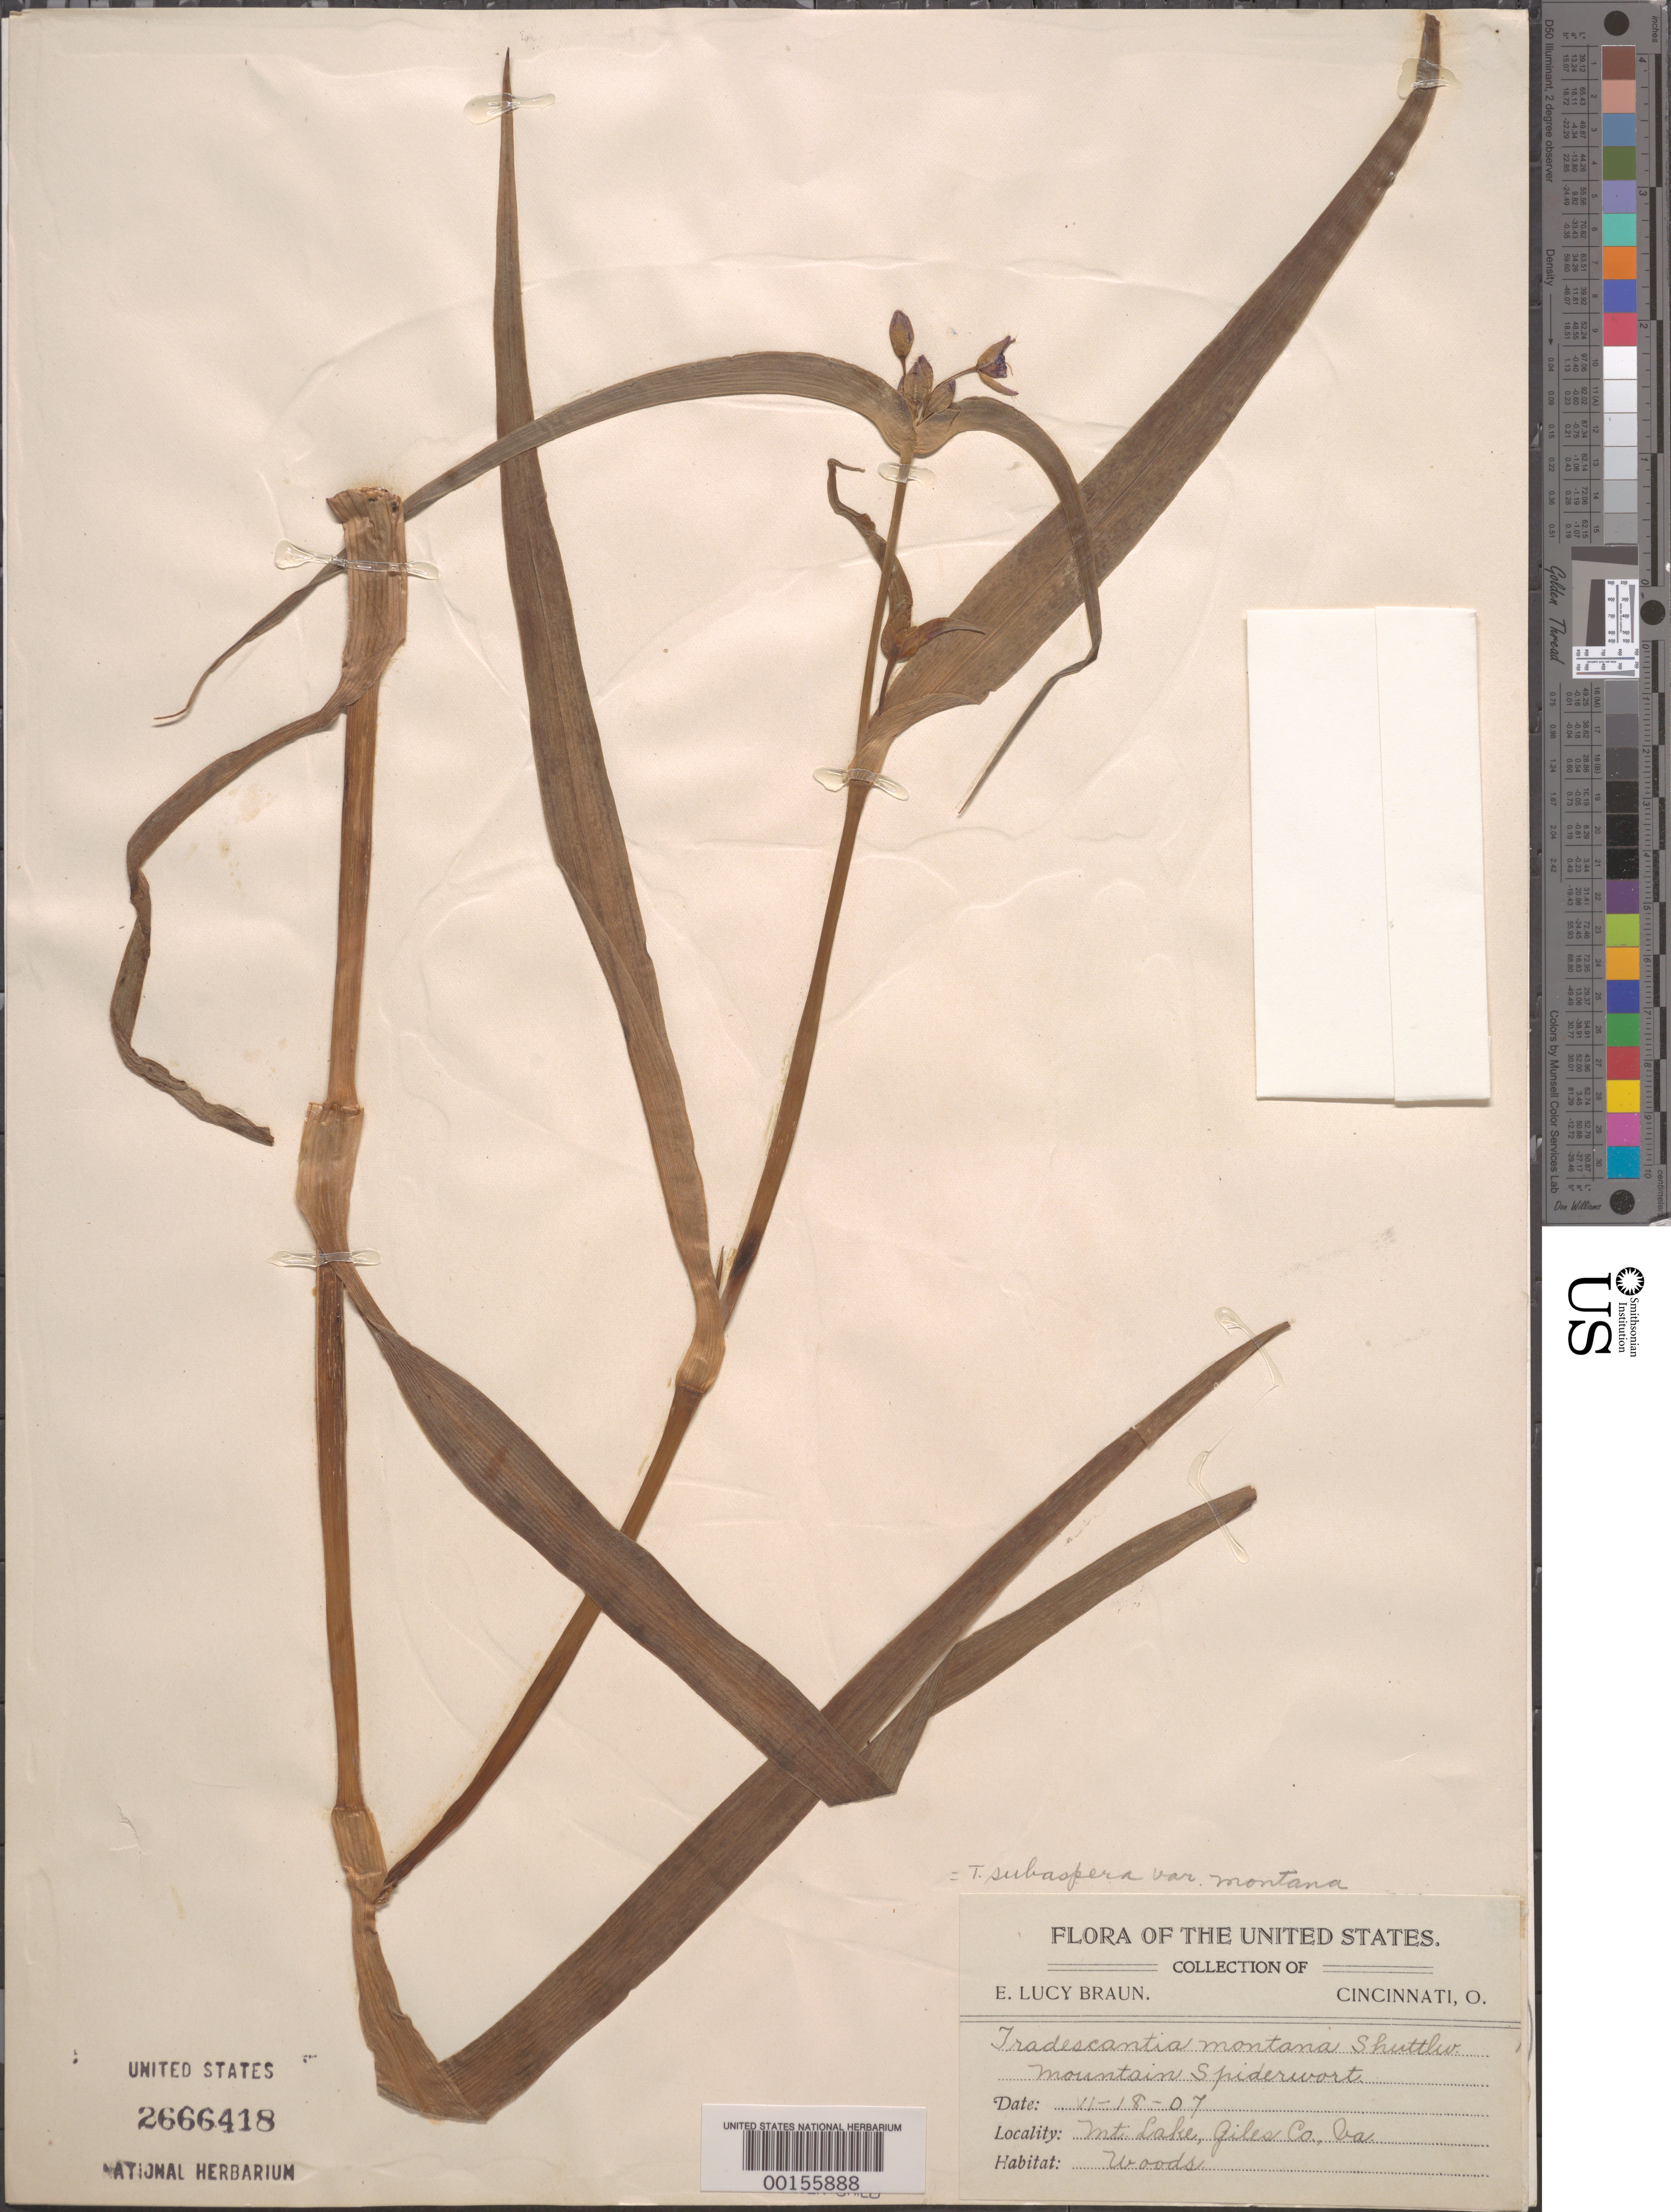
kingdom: Plantae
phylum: Tracheophyta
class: Liliopsida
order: Commelinales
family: Commelinaceae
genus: Tradescantia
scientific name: Tradescantia subaspera var. montana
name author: (Shuttlew. ex Small & Vail) E.S. Anderson & Woodson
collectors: E. L. Braun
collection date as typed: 18 Jun 1907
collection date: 1907-06-18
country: United States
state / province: Virginia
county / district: Giles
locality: Mt. lake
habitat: Woods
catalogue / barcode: US 2666418